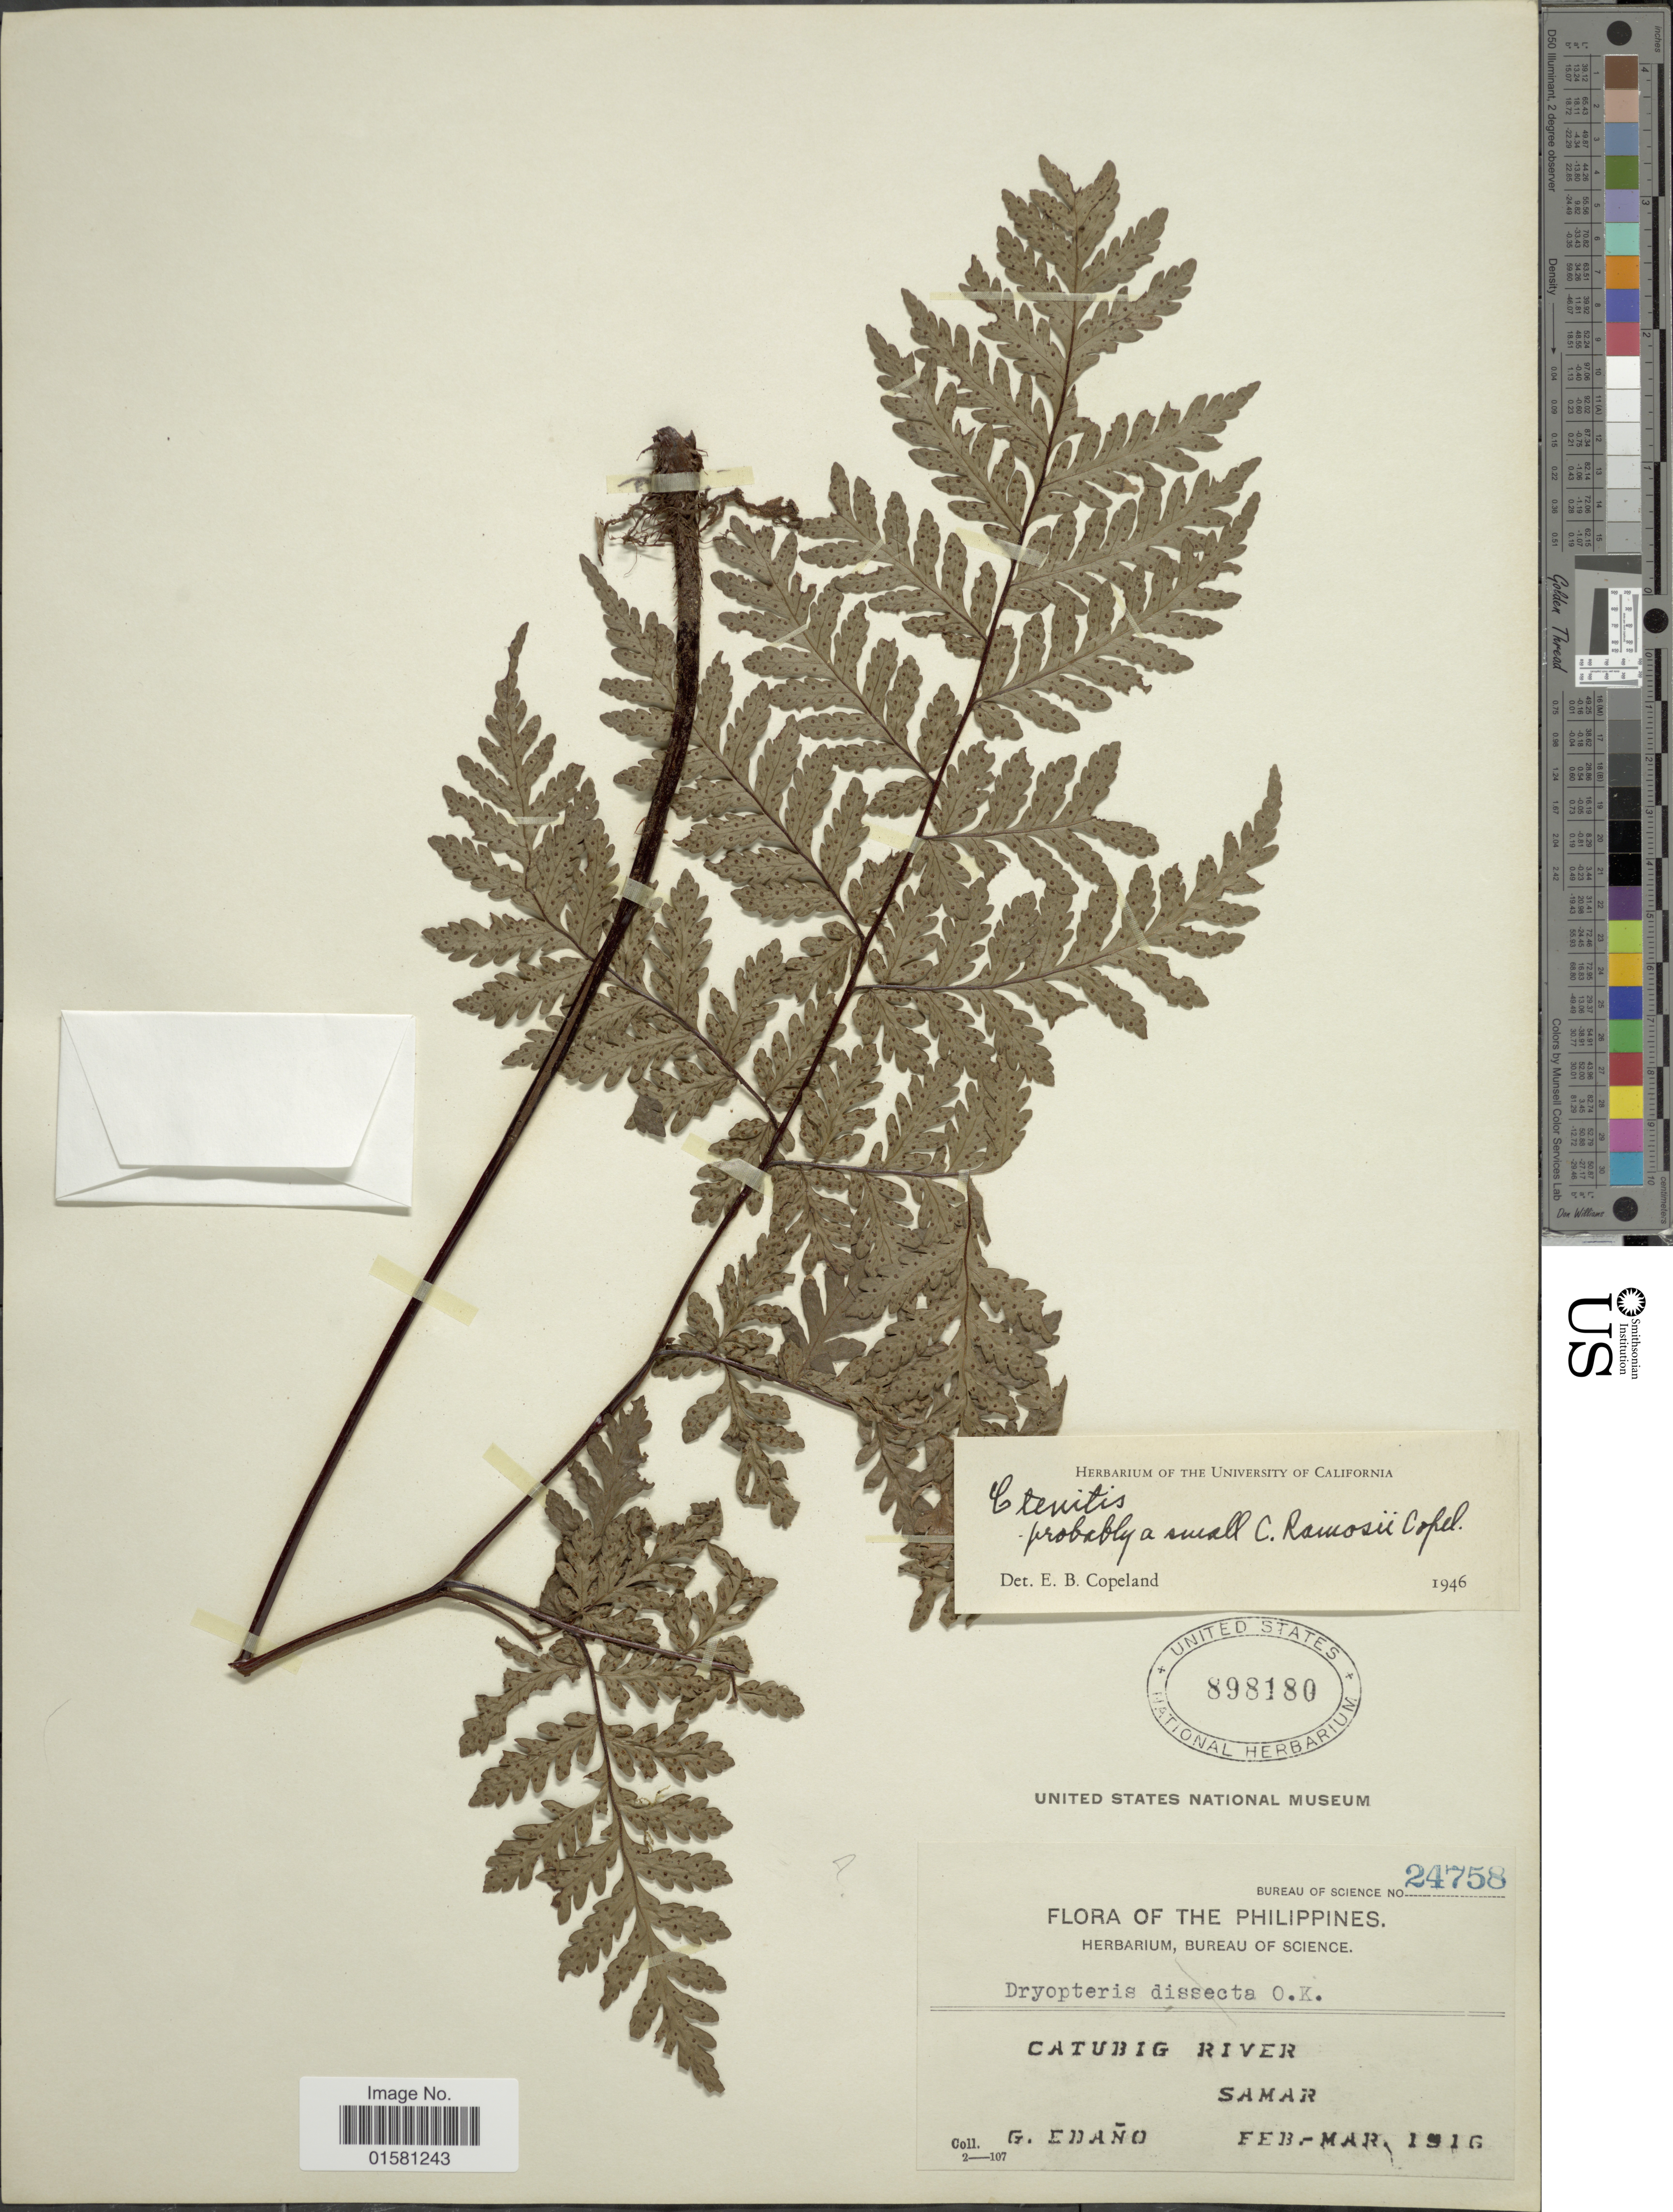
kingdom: Plantae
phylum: Tracheophyta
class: Polypodiopsida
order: Polypodiales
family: Tectariaceae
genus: Tectaria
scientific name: Tectaria ramosii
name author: (Colla)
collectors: G. Edaño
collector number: Bureau of Science 24758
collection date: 1916-02/1916-05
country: Philippines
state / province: Eastern Visayas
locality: Catubig River, Samar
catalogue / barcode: US 898180